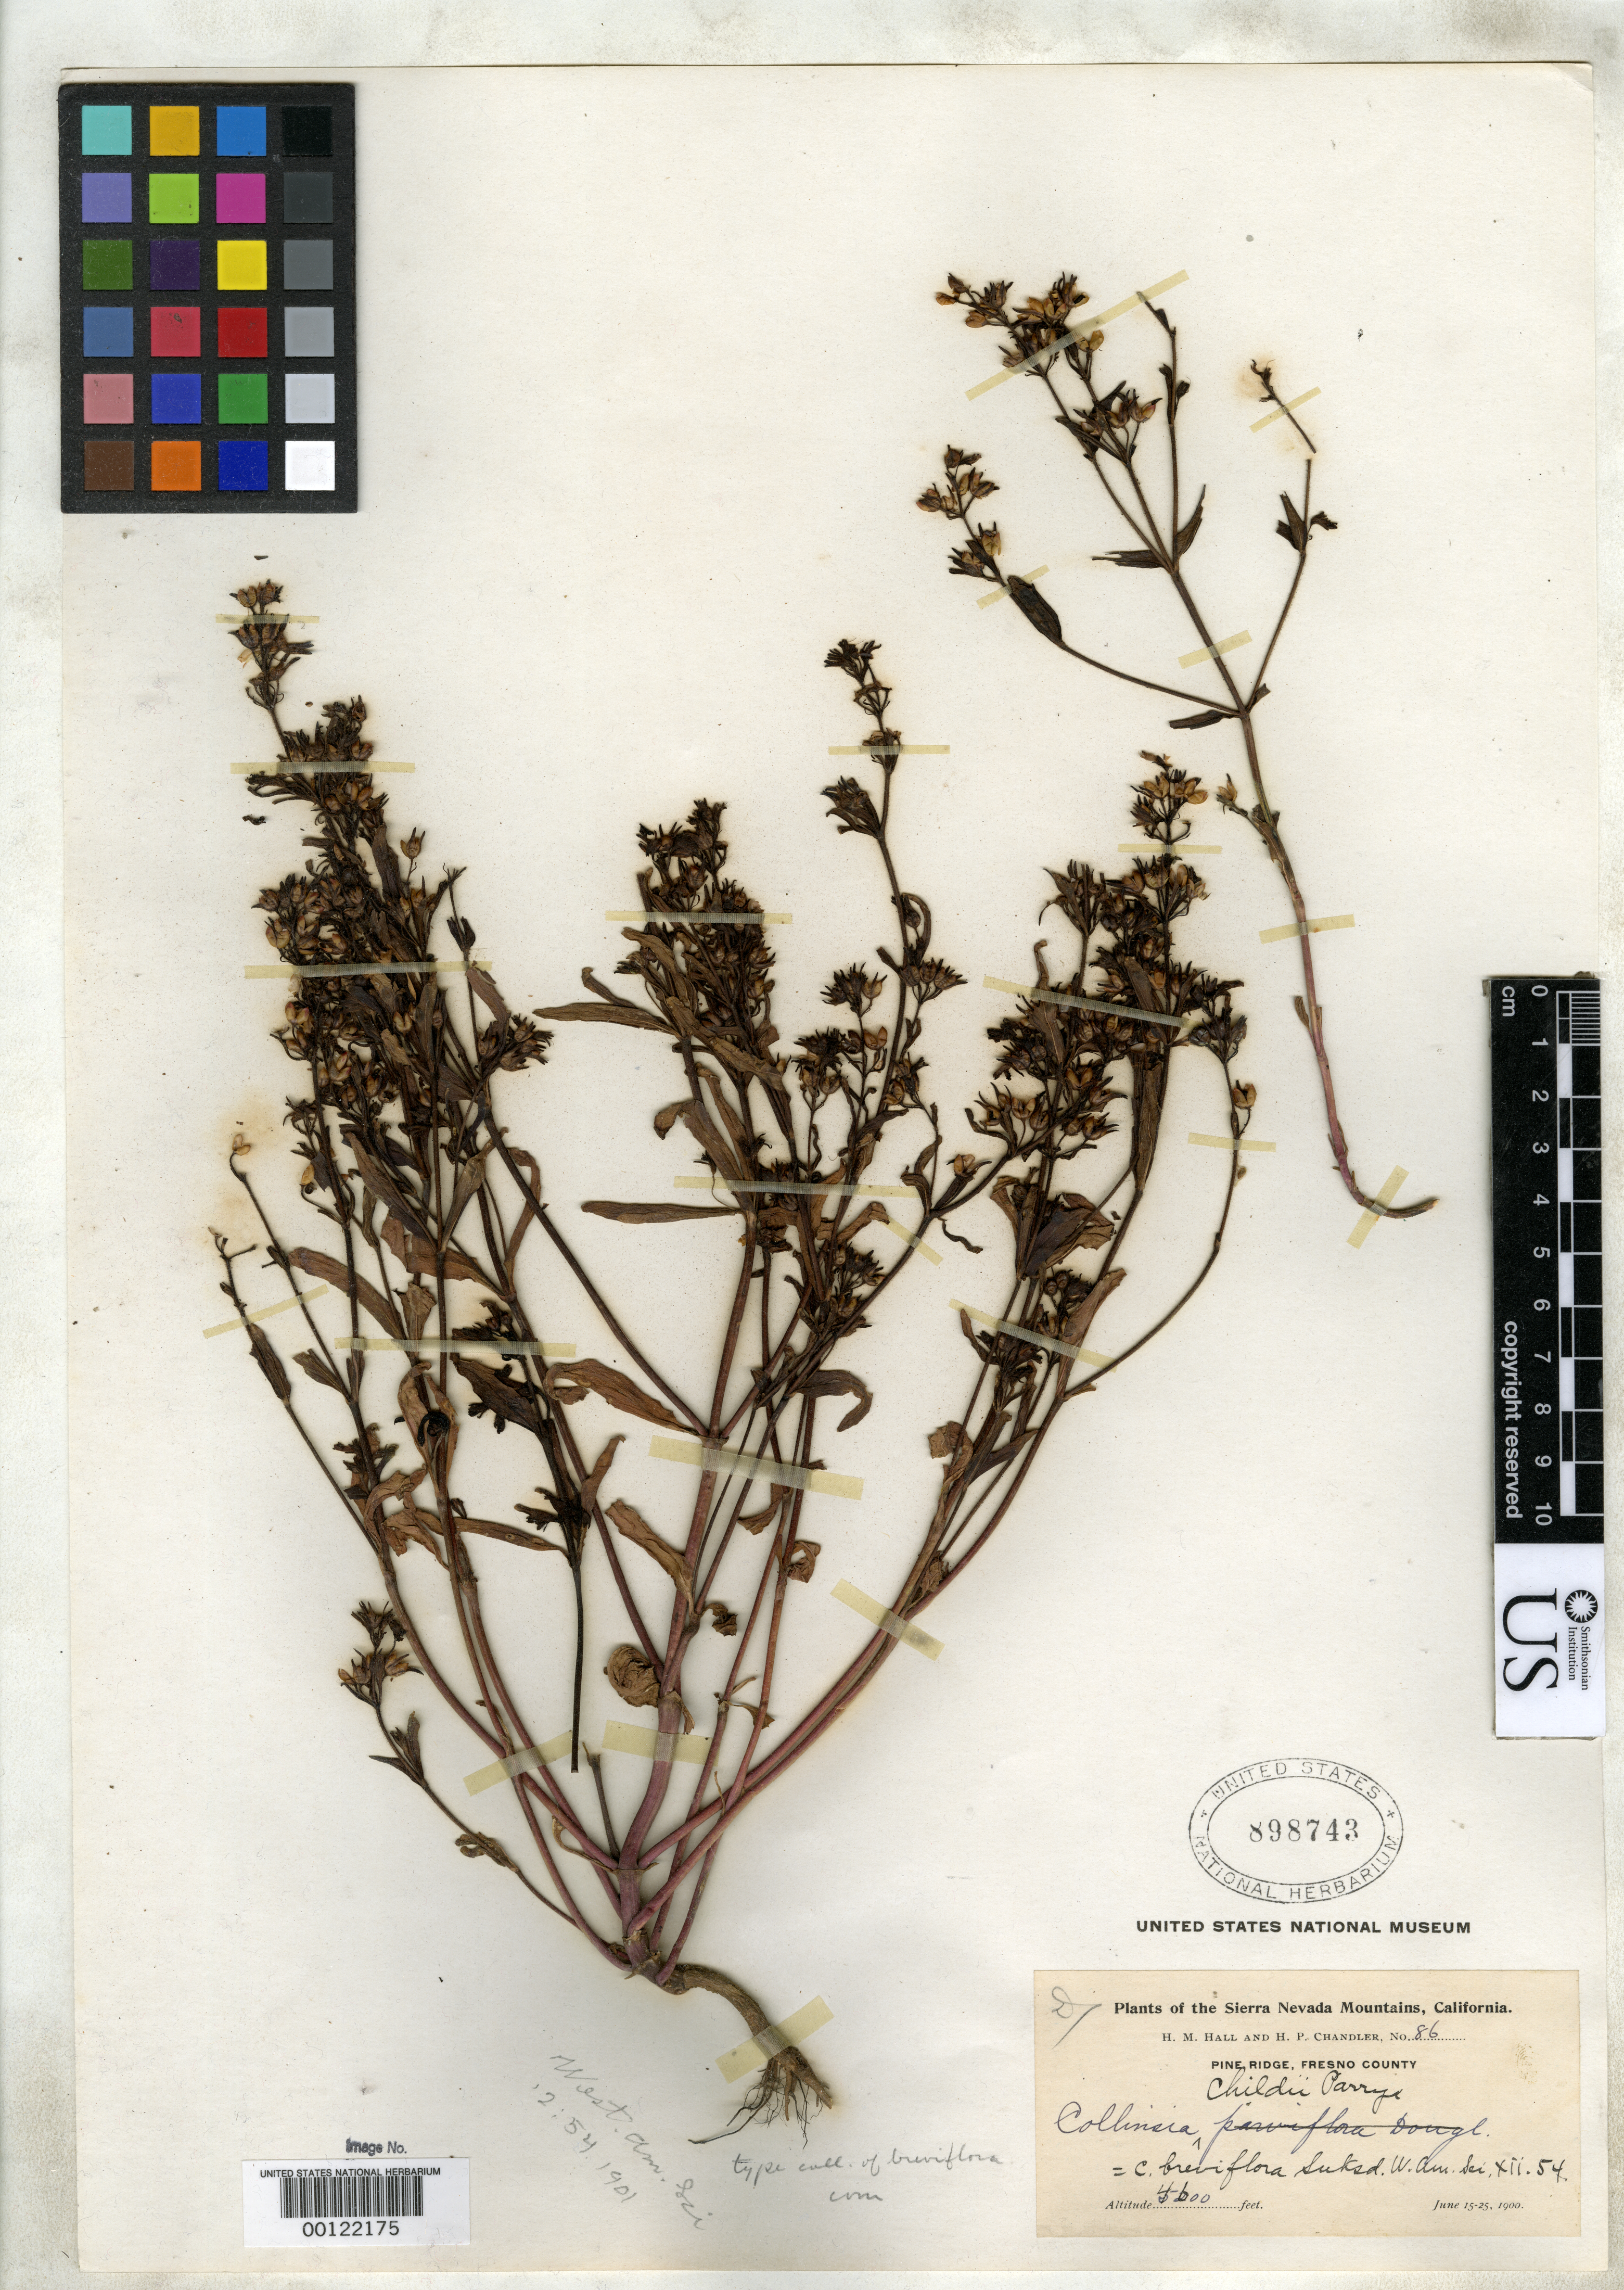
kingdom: Plantae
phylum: Tracheophyta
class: Magnoliopsida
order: Lamiales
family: Plantaginaceae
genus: Collinsia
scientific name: Collinsia breviflora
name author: Suksd.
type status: Type Collection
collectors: H. M. Hall & H. Chandler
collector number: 86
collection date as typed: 25 Jun 1900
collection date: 1900-06-25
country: United States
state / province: California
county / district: Fresno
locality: Pine Ridge.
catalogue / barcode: US 898743